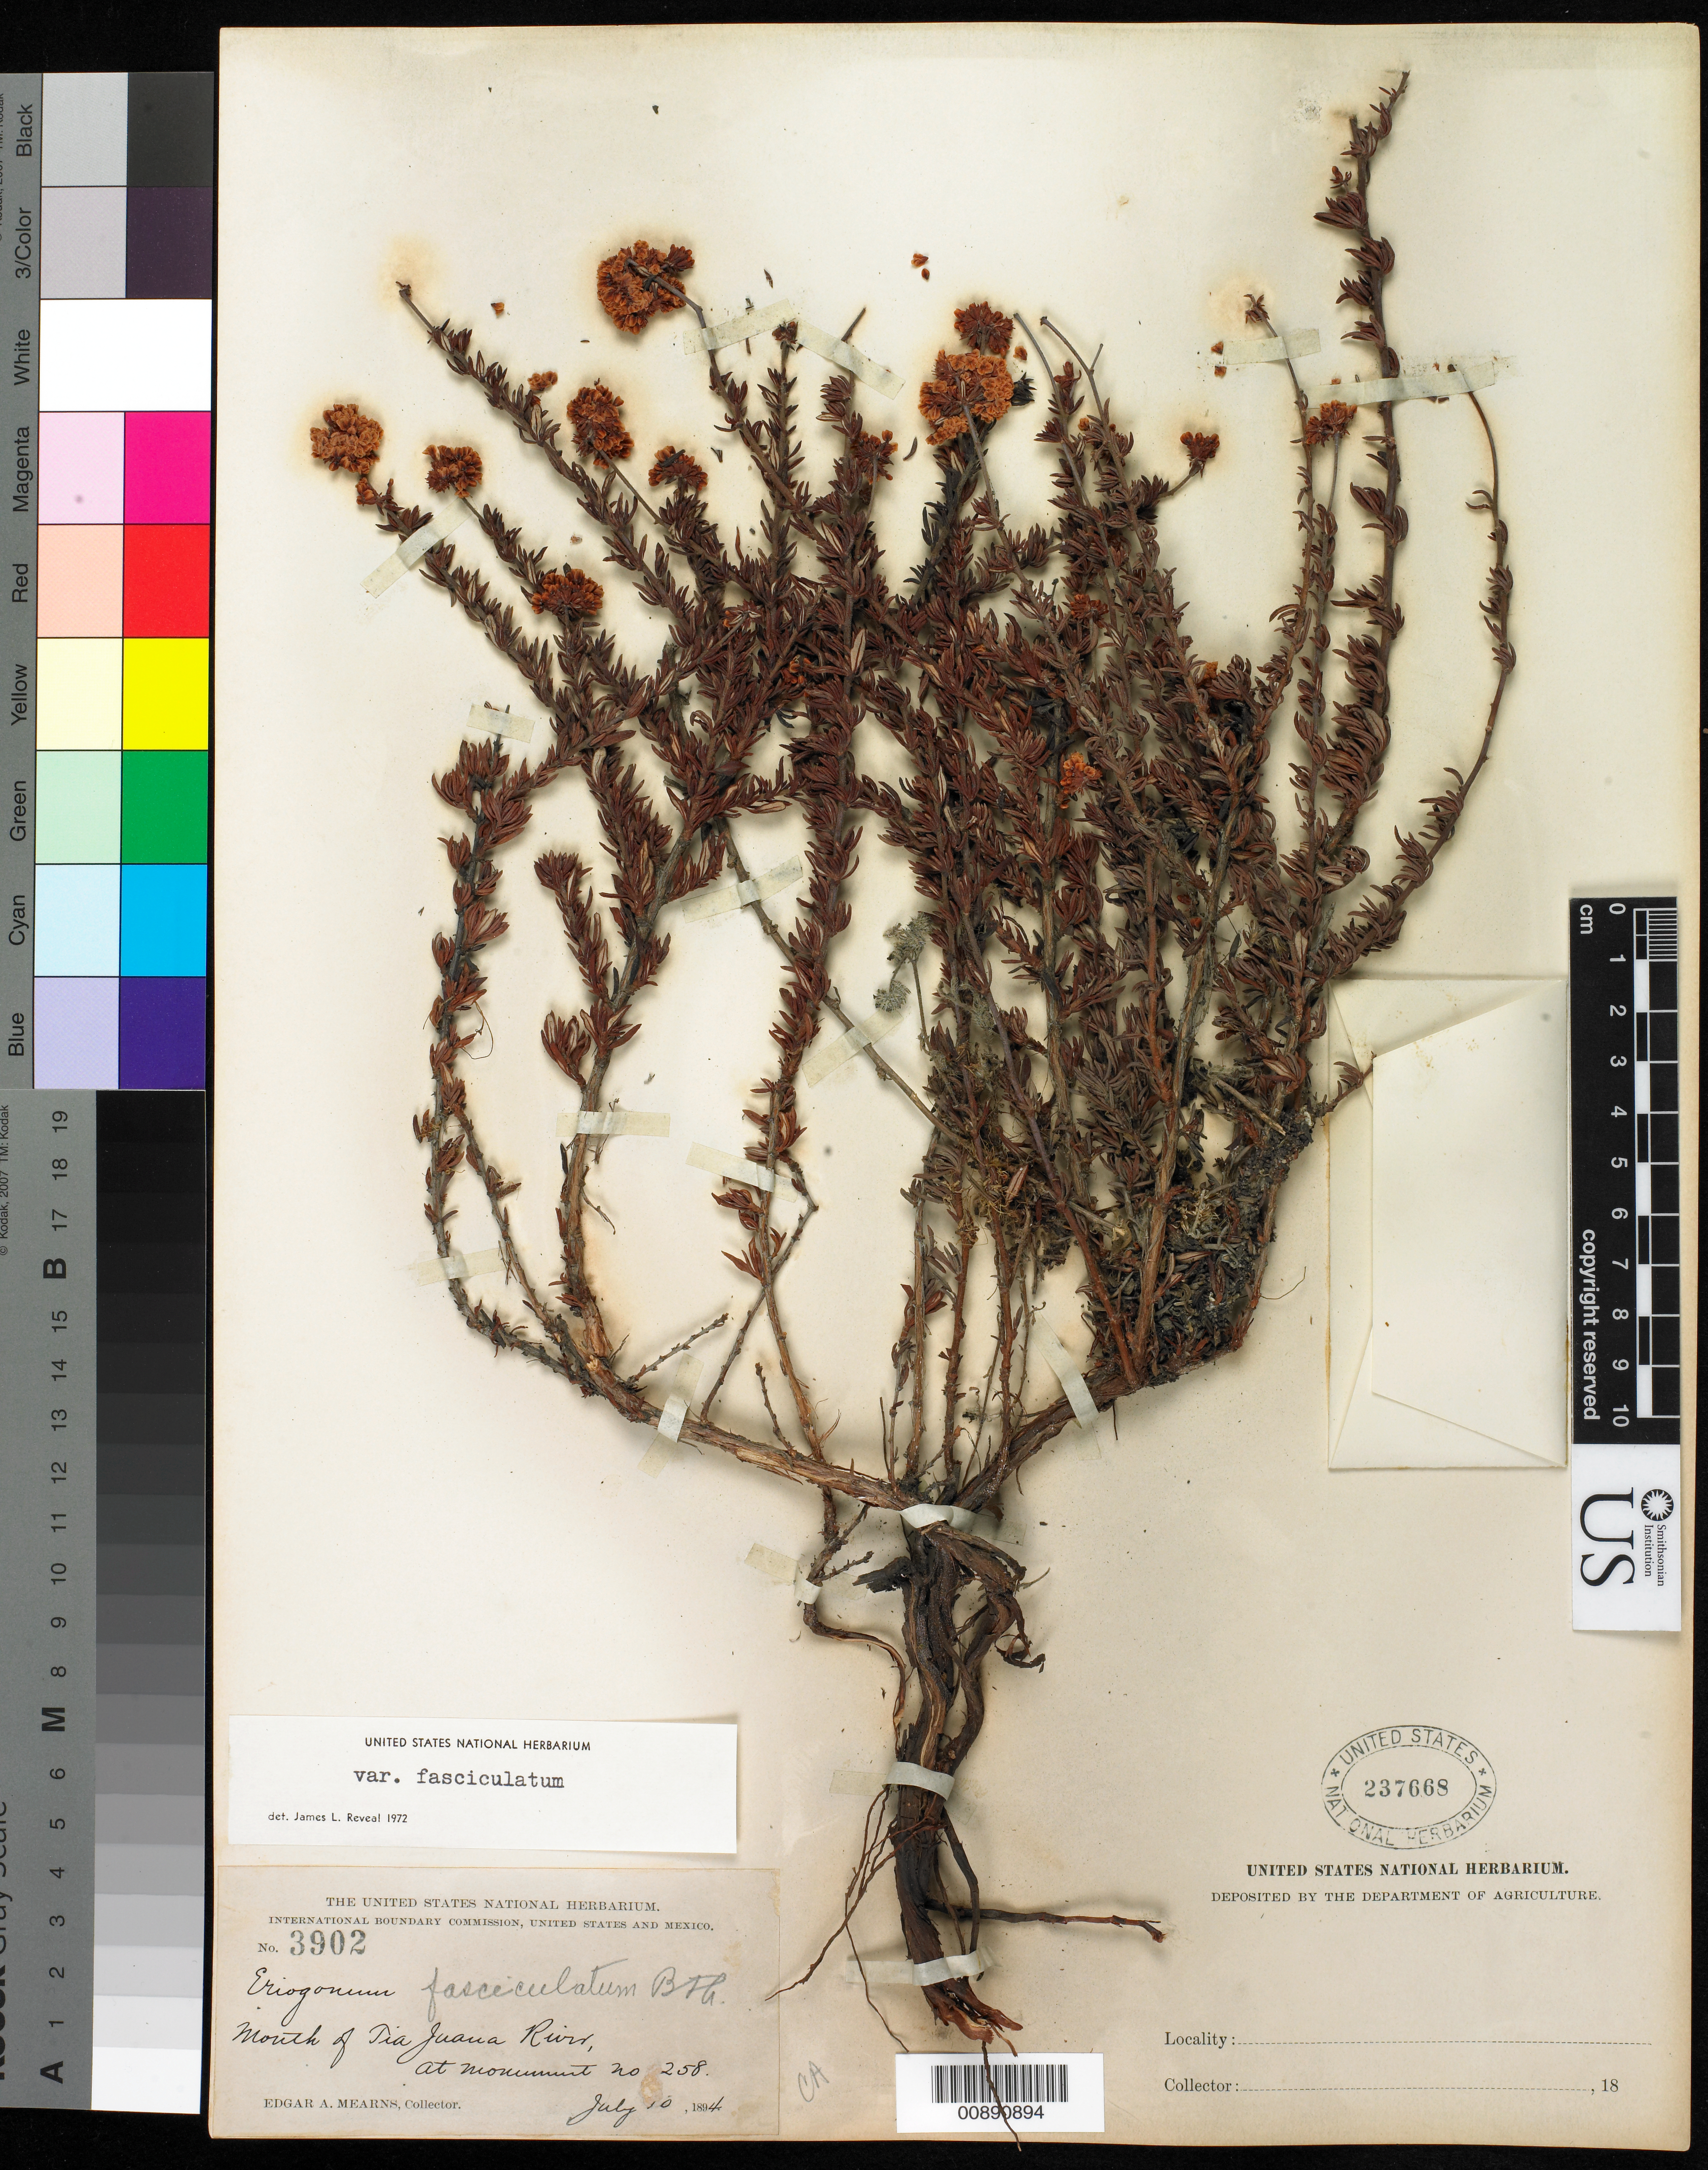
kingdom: Plantae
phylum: Tracheophyta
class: Magnoliopsida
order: Caryophyllales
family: Polygonaceae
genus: Eriogonum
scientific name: Eriogonum fasciculatum var. fasciculatum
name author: Benth.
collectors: E. A. Mearns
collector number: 3902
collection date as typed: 16 Jul 1894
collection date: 1894-07-16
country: United States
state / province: California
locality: Mouth of Tia Juana River, at Monument no. 258.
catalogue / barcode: US 237668